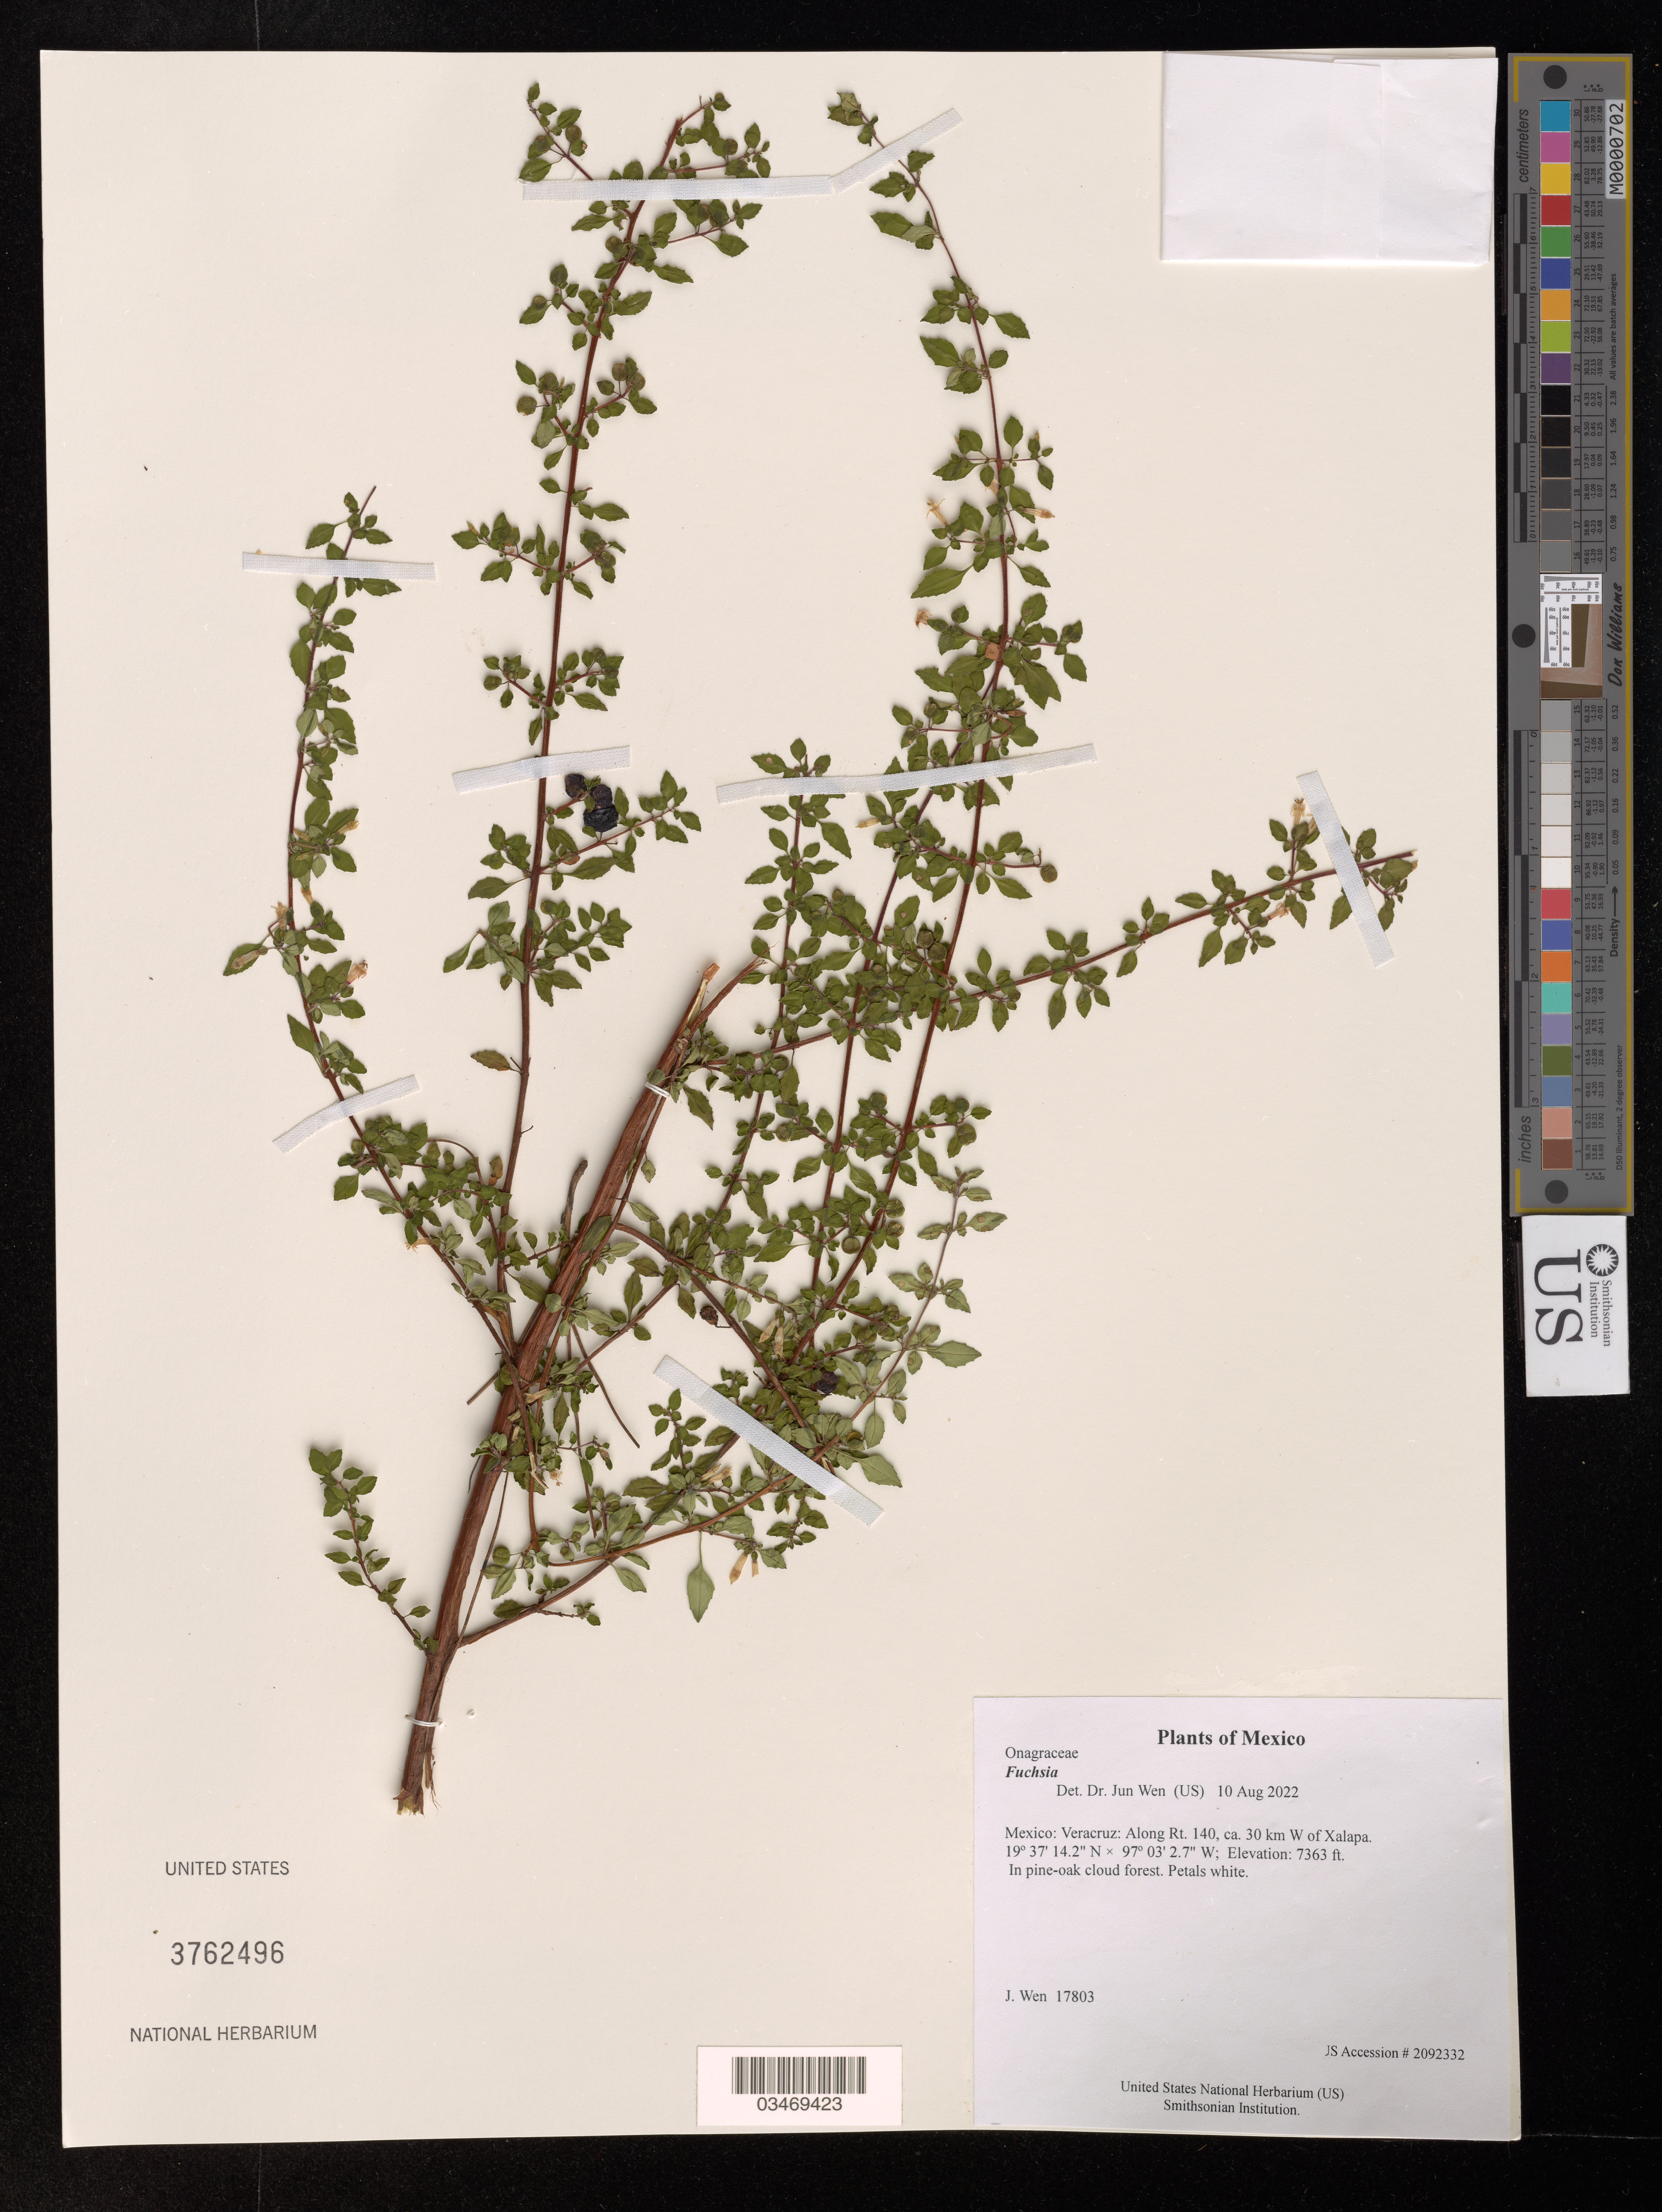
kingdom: Plantae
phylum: Tracheophyta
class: Magnoliopsida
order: Myrtales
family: Onagraceae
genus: Fuchsia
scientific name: Fuchsia sp.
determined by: Wen, Jun, (BOT), Smithsonian Institution - National Museum of Natural History (UNITED STATES)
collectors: J. Wen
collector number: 17803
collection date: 2022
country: Mexico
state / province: Veracruz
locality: Along Rt. 140, ca. 30 km W of Xalapa.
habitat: In pine-oak cloud forest.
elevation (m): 2244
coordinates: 19 37.237 N, 97 03.045 W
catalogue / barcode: US 3762496